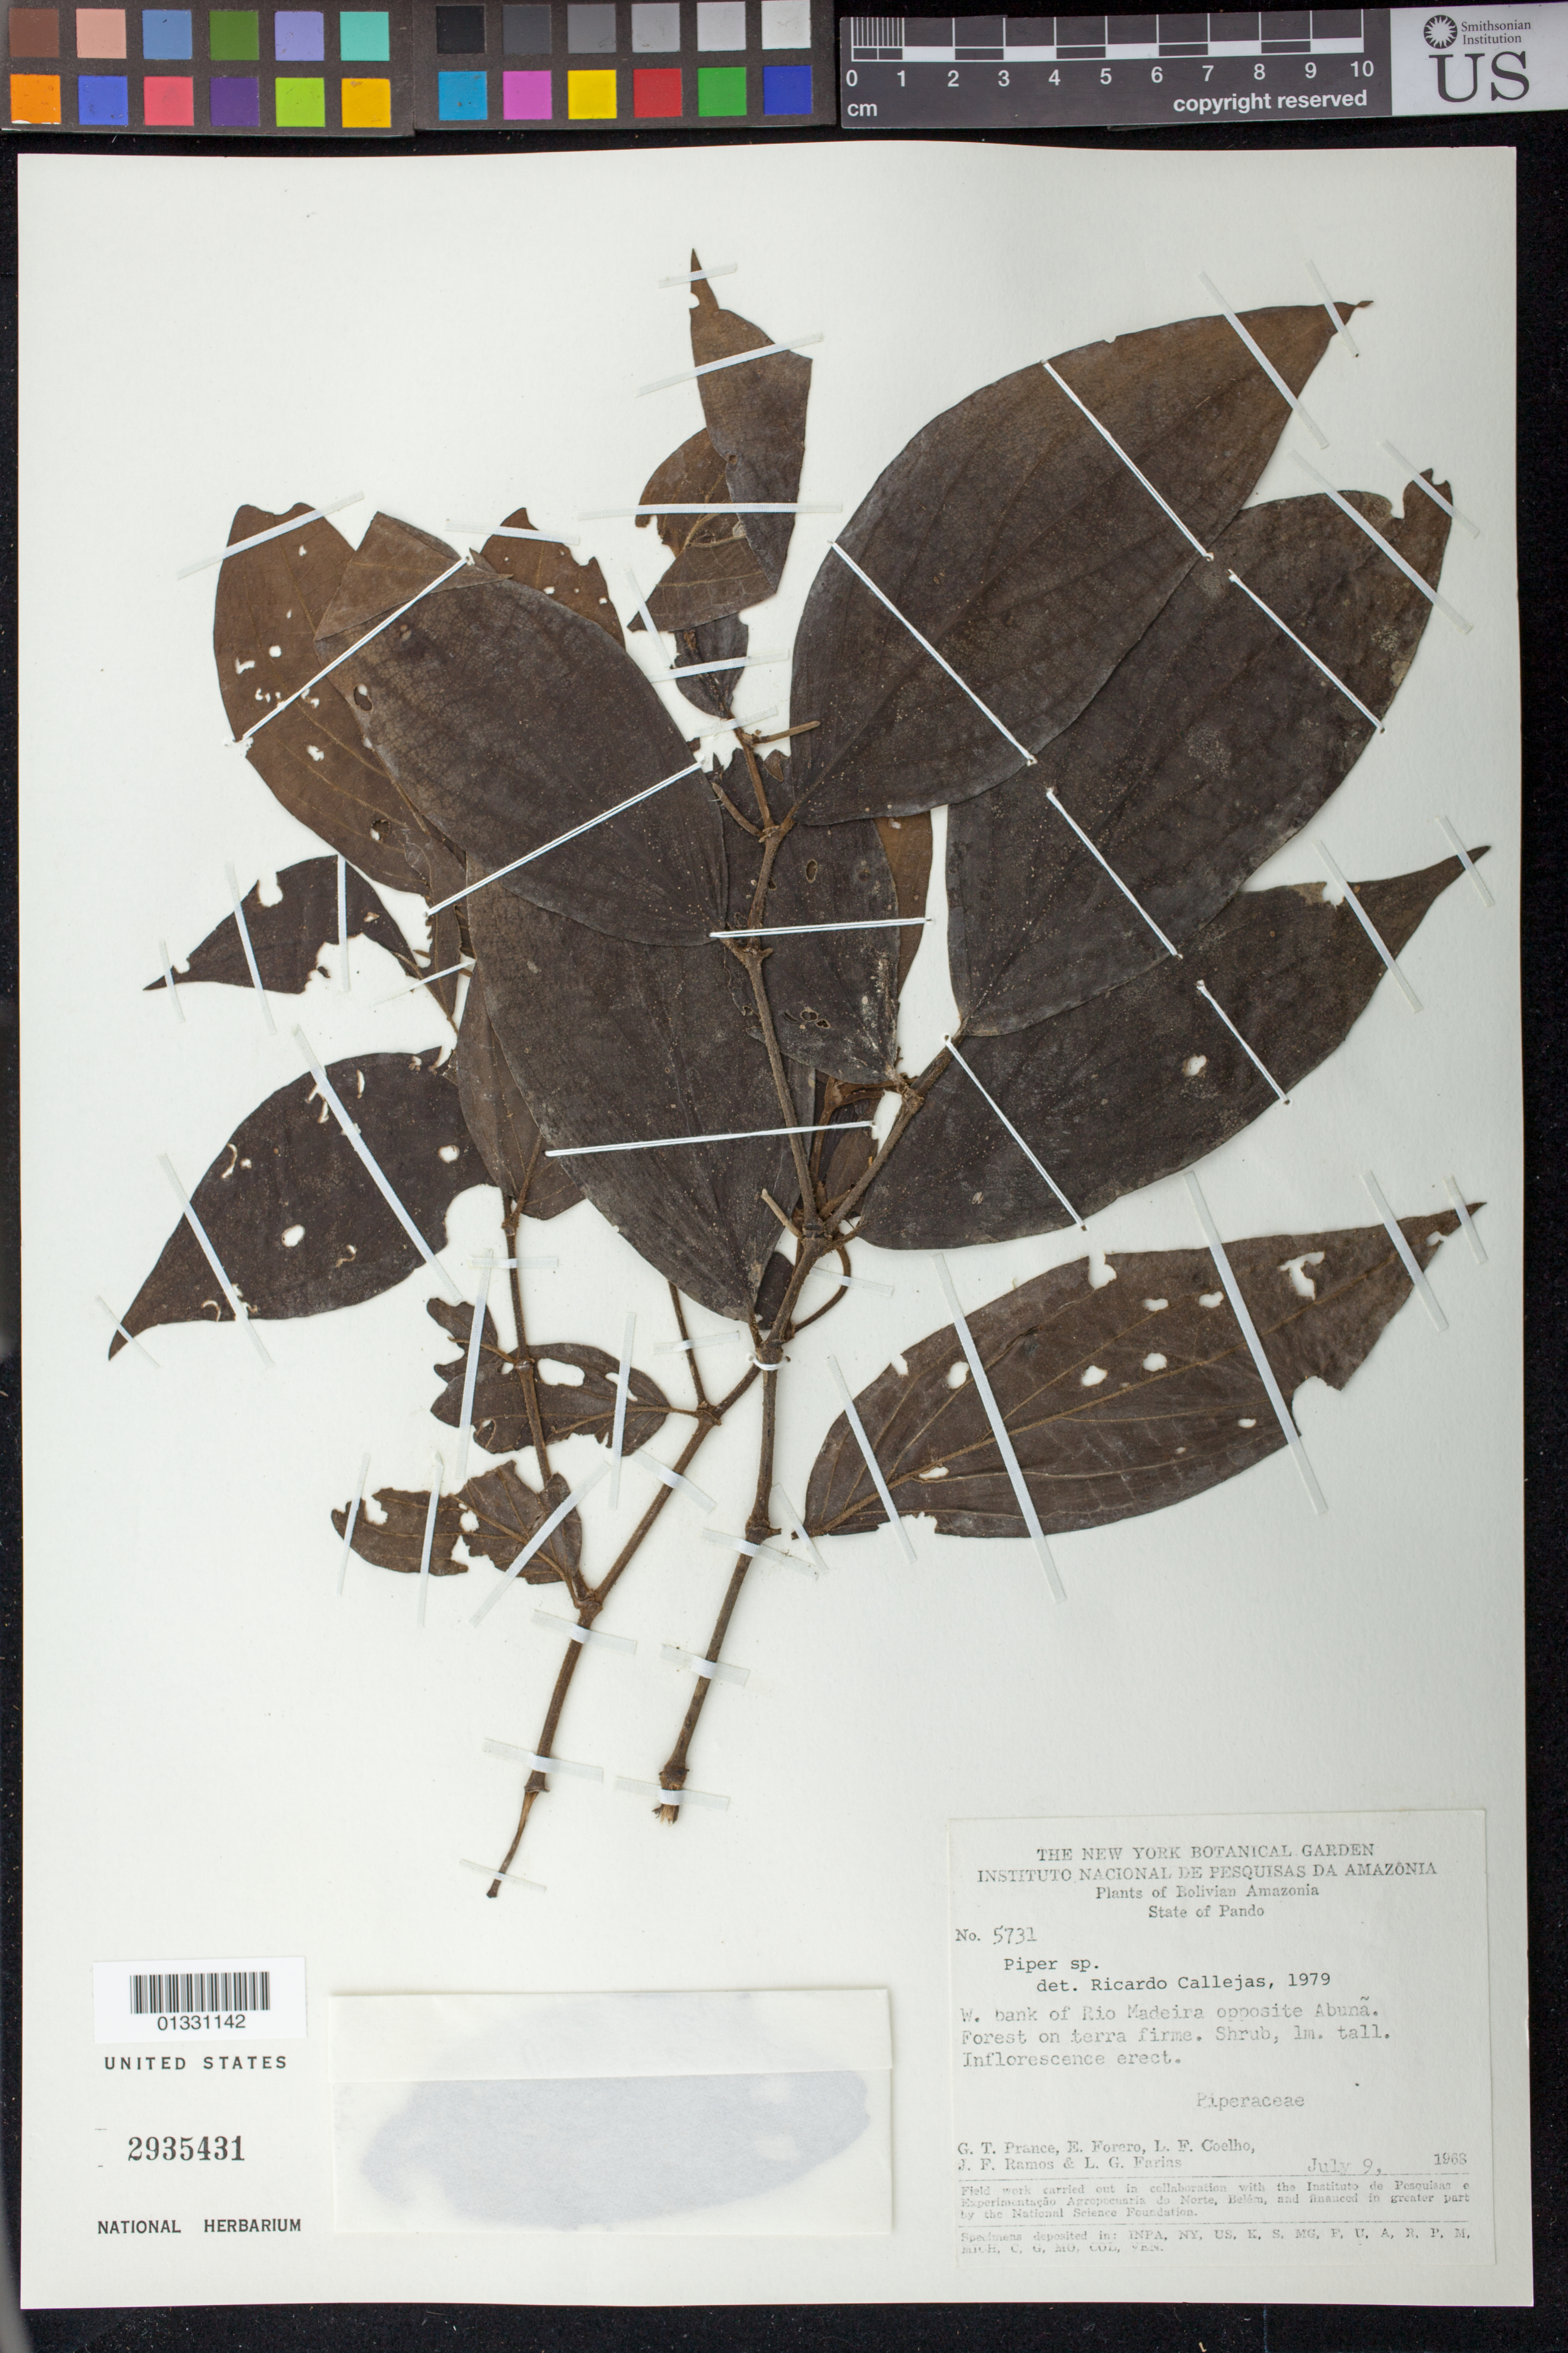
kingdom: Plantae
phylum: Tracheophyta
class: Magnoliopsida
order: Piperales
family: Piperaceae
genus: Piper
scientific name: Piper sp.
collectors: G. T. Prance, E. Forero, L. F. Coelho, J. F. Ramos & L. G. Farias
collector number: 5731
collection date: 1963-07-09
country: Bolivia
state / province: Pando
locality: W bank of Rio Madeira opposite Abunã.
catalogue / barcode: US 2935431